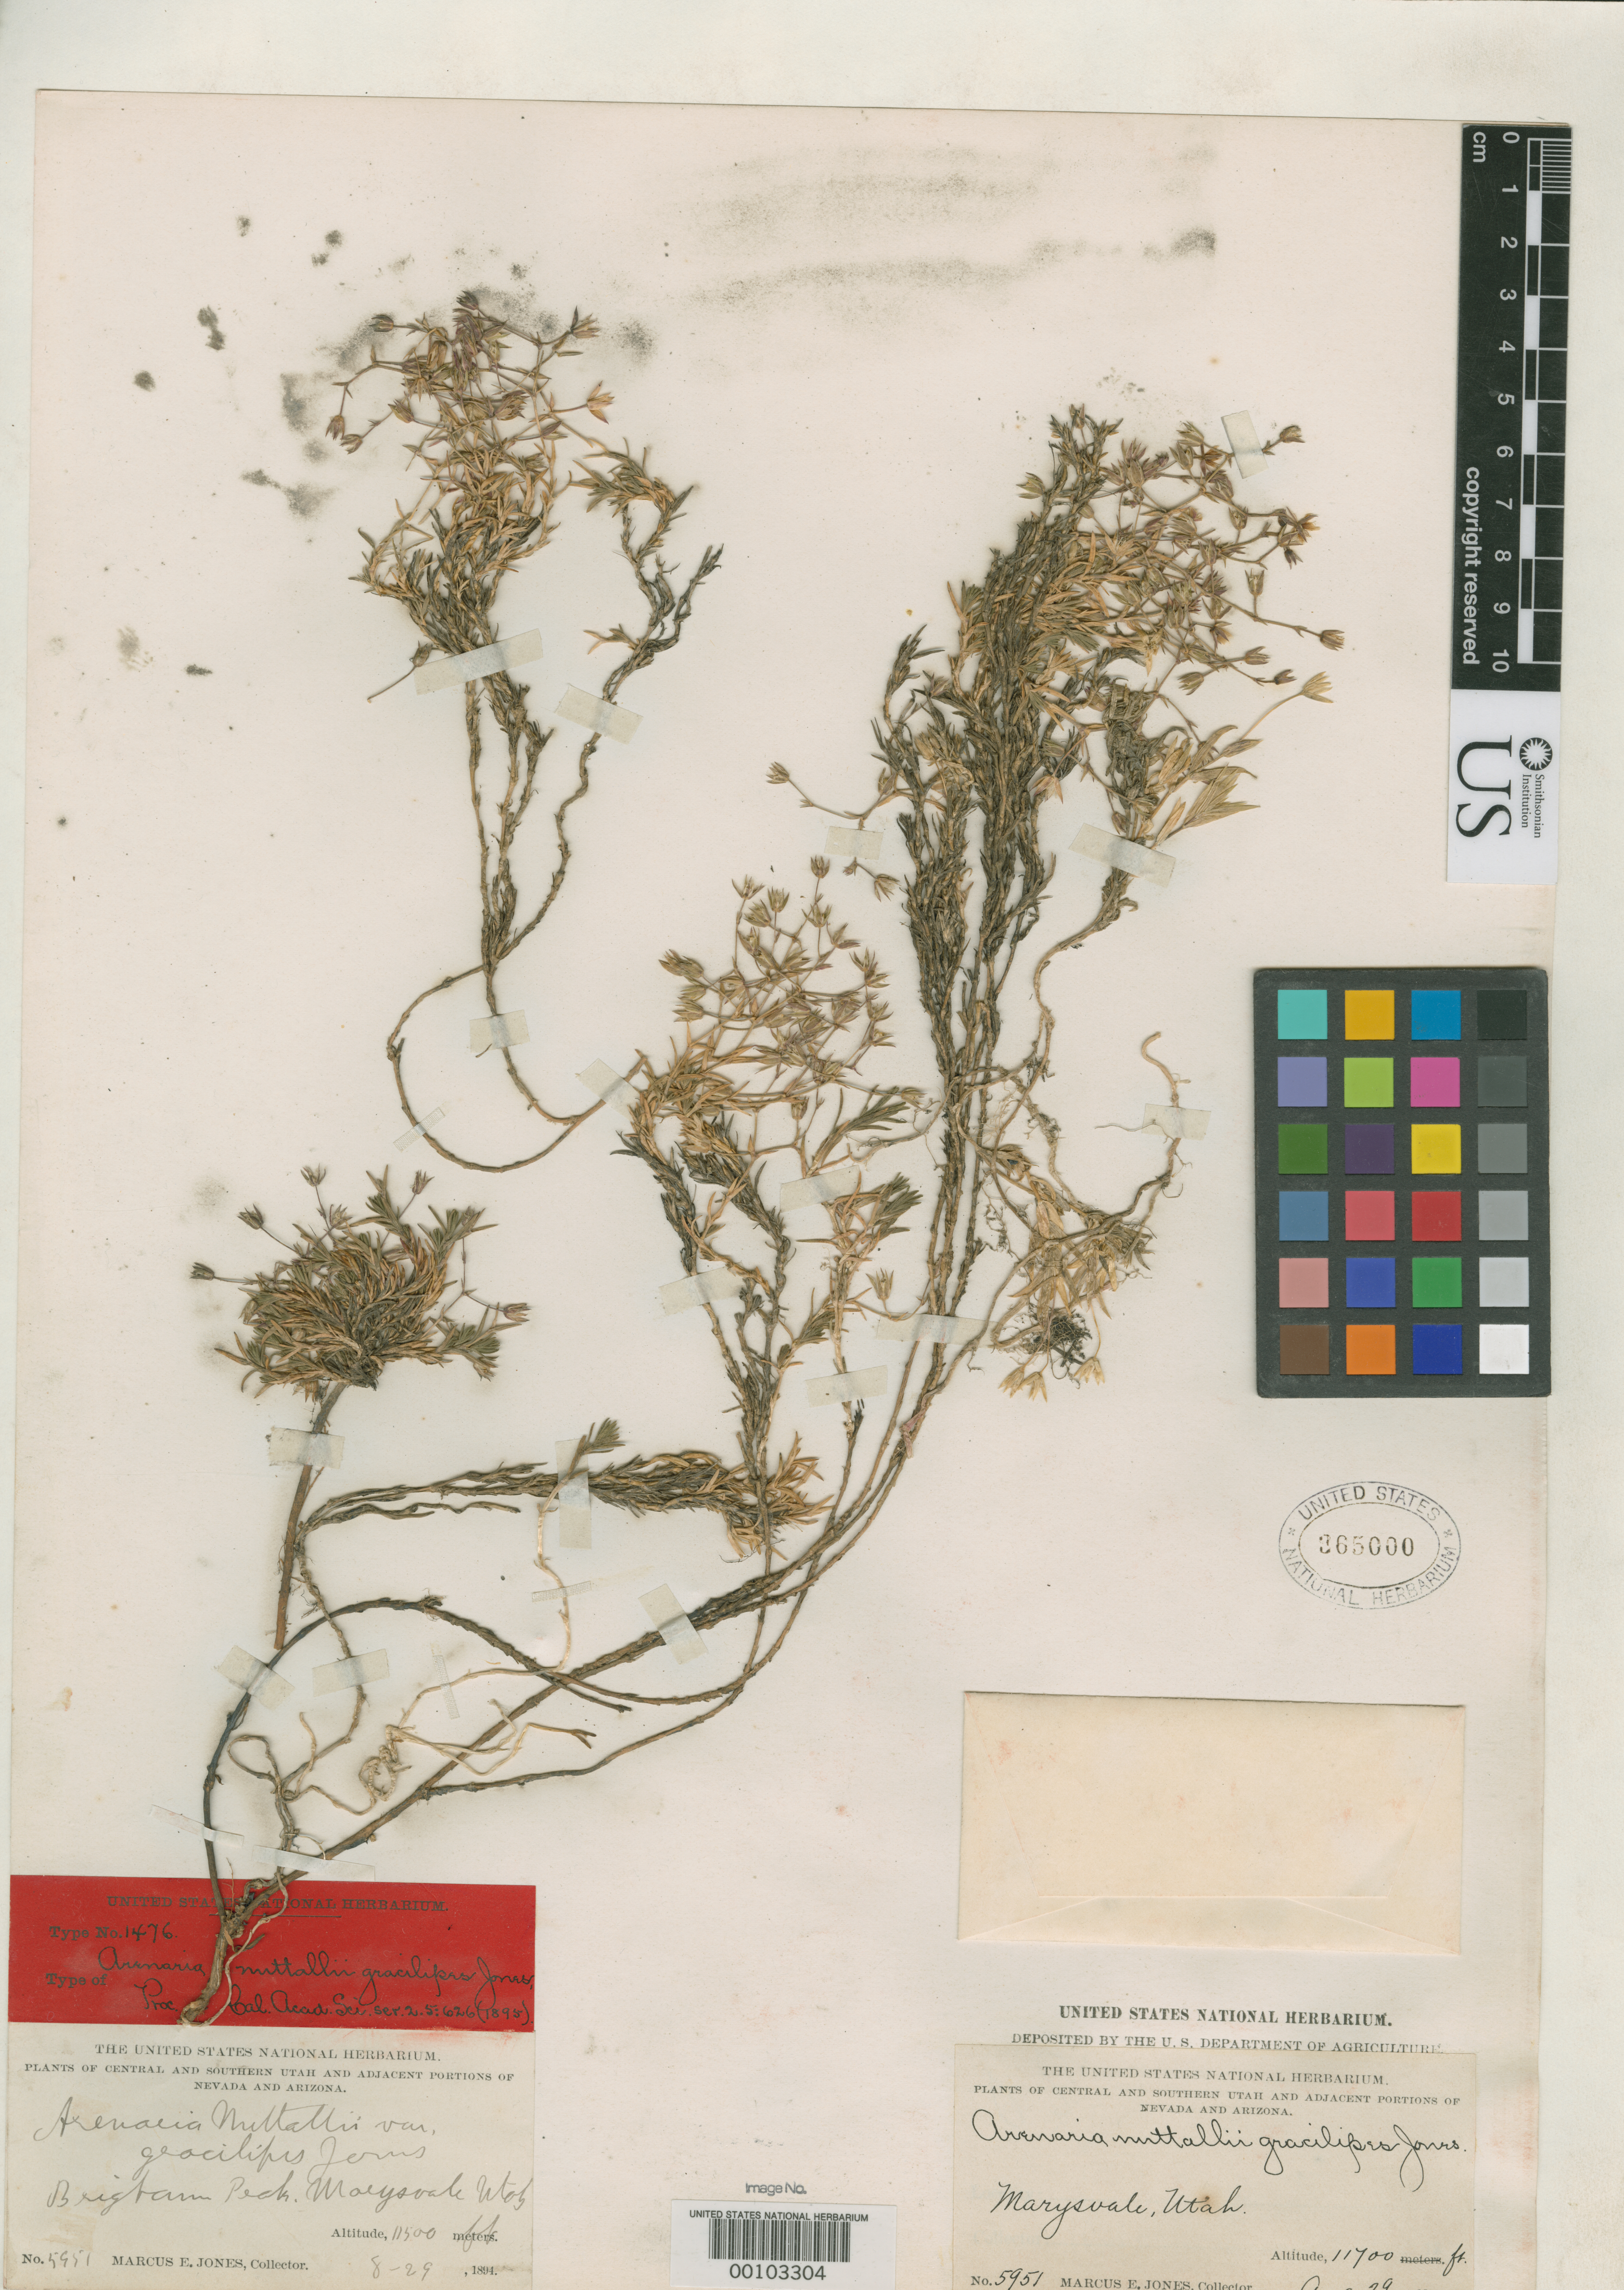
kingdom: Plantae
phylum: Tracheophyta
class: Magnoliopsida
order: Caryophyllales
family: Caryophyllaceae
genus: Arenaria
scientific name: Arenaria nuttallii var. gracilipes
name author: M.E. Jones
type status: Isosyntype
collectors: M. E. Jones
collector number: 5951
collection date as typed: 29 Aug 1894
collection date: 1894-08-29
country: United States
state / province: Utah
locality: Brigham peak, Marysvale.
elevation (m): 3505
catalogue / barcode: US 365000